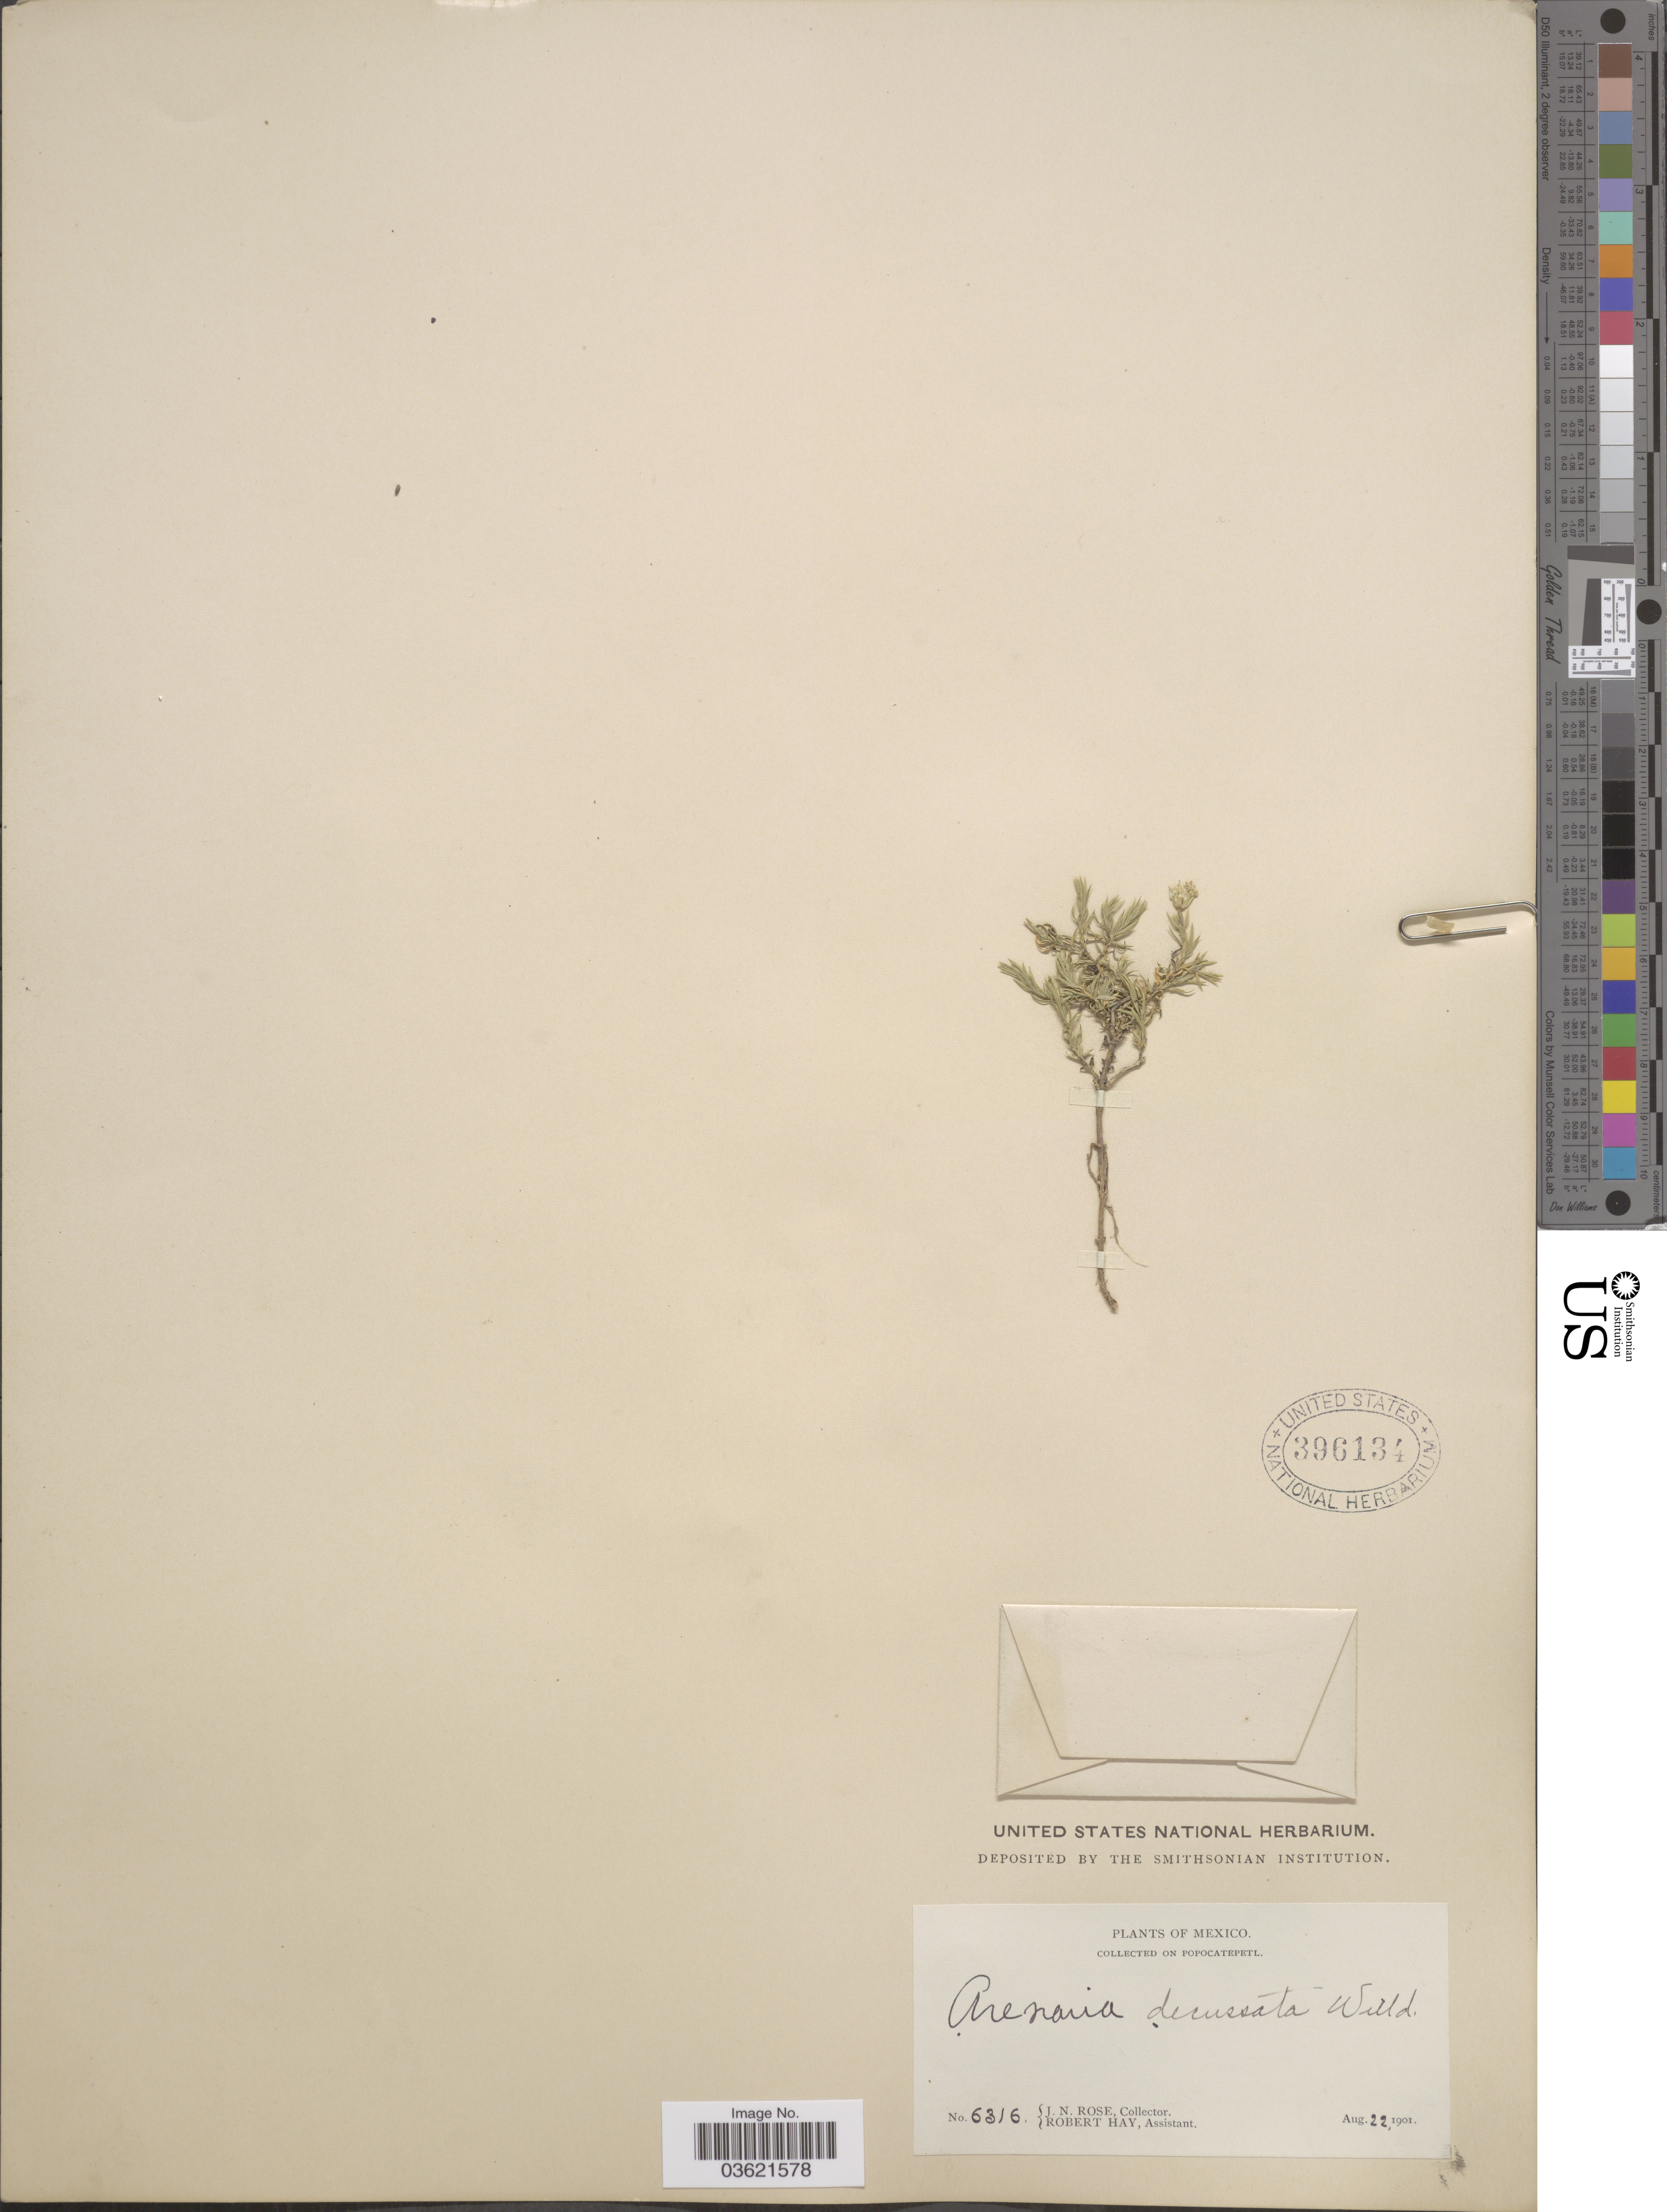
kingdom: Plantae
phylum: Tracheophyta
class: Magnoliopsida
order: Caryophyllales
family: Caryophyllaceae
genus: Arenaria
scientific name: Arenaria lycopodioides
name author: Willd. ex Schltdl.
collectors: J. N. Rose & R. Hay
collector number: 6316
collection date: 1901-08-22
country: Mexico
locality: On Popocatepetl.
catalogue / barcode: US 396134